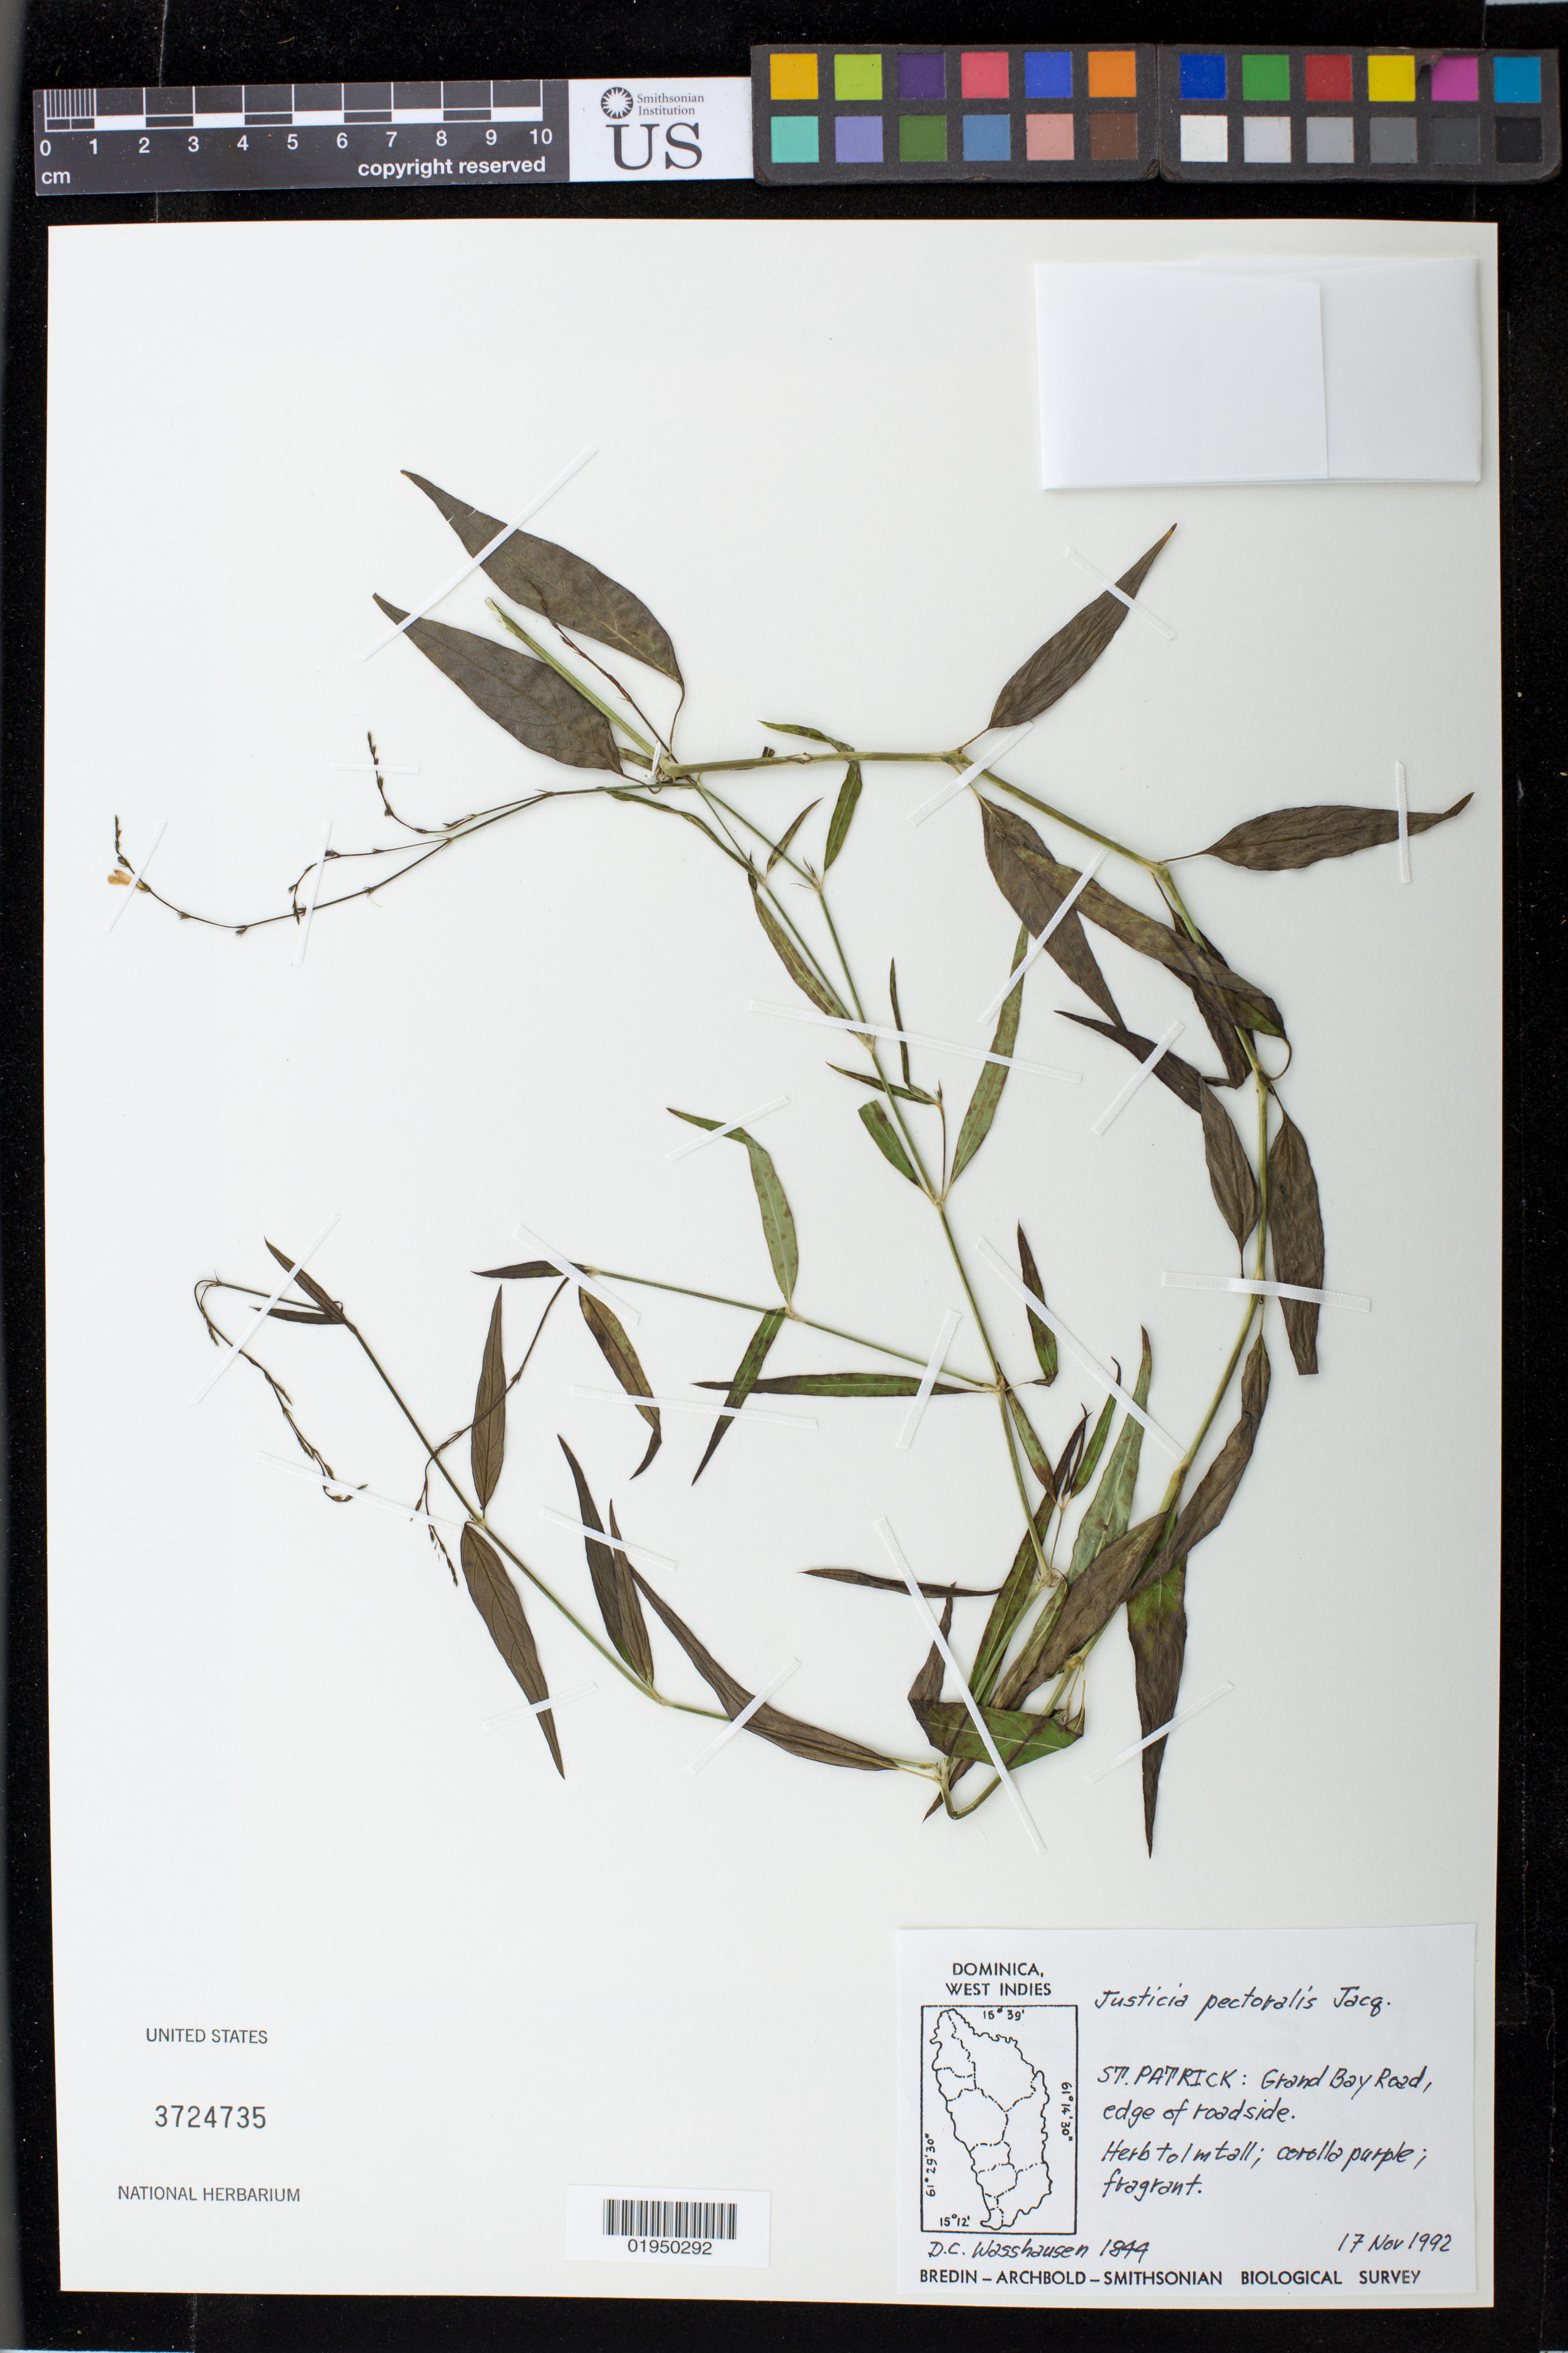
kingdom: Plantae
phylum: Tracheophyta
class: Magnoliopsida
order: Lamiales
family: Acanthaceae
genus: Justicia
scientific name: Justicia pectoralis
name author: Jacq.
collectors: D. C. Wasshausen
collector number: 1844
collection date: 1992-11-17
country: Dominica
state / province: St. Patrick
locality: Grand Bay Road , edge of roadside.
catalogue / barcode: US 3724735